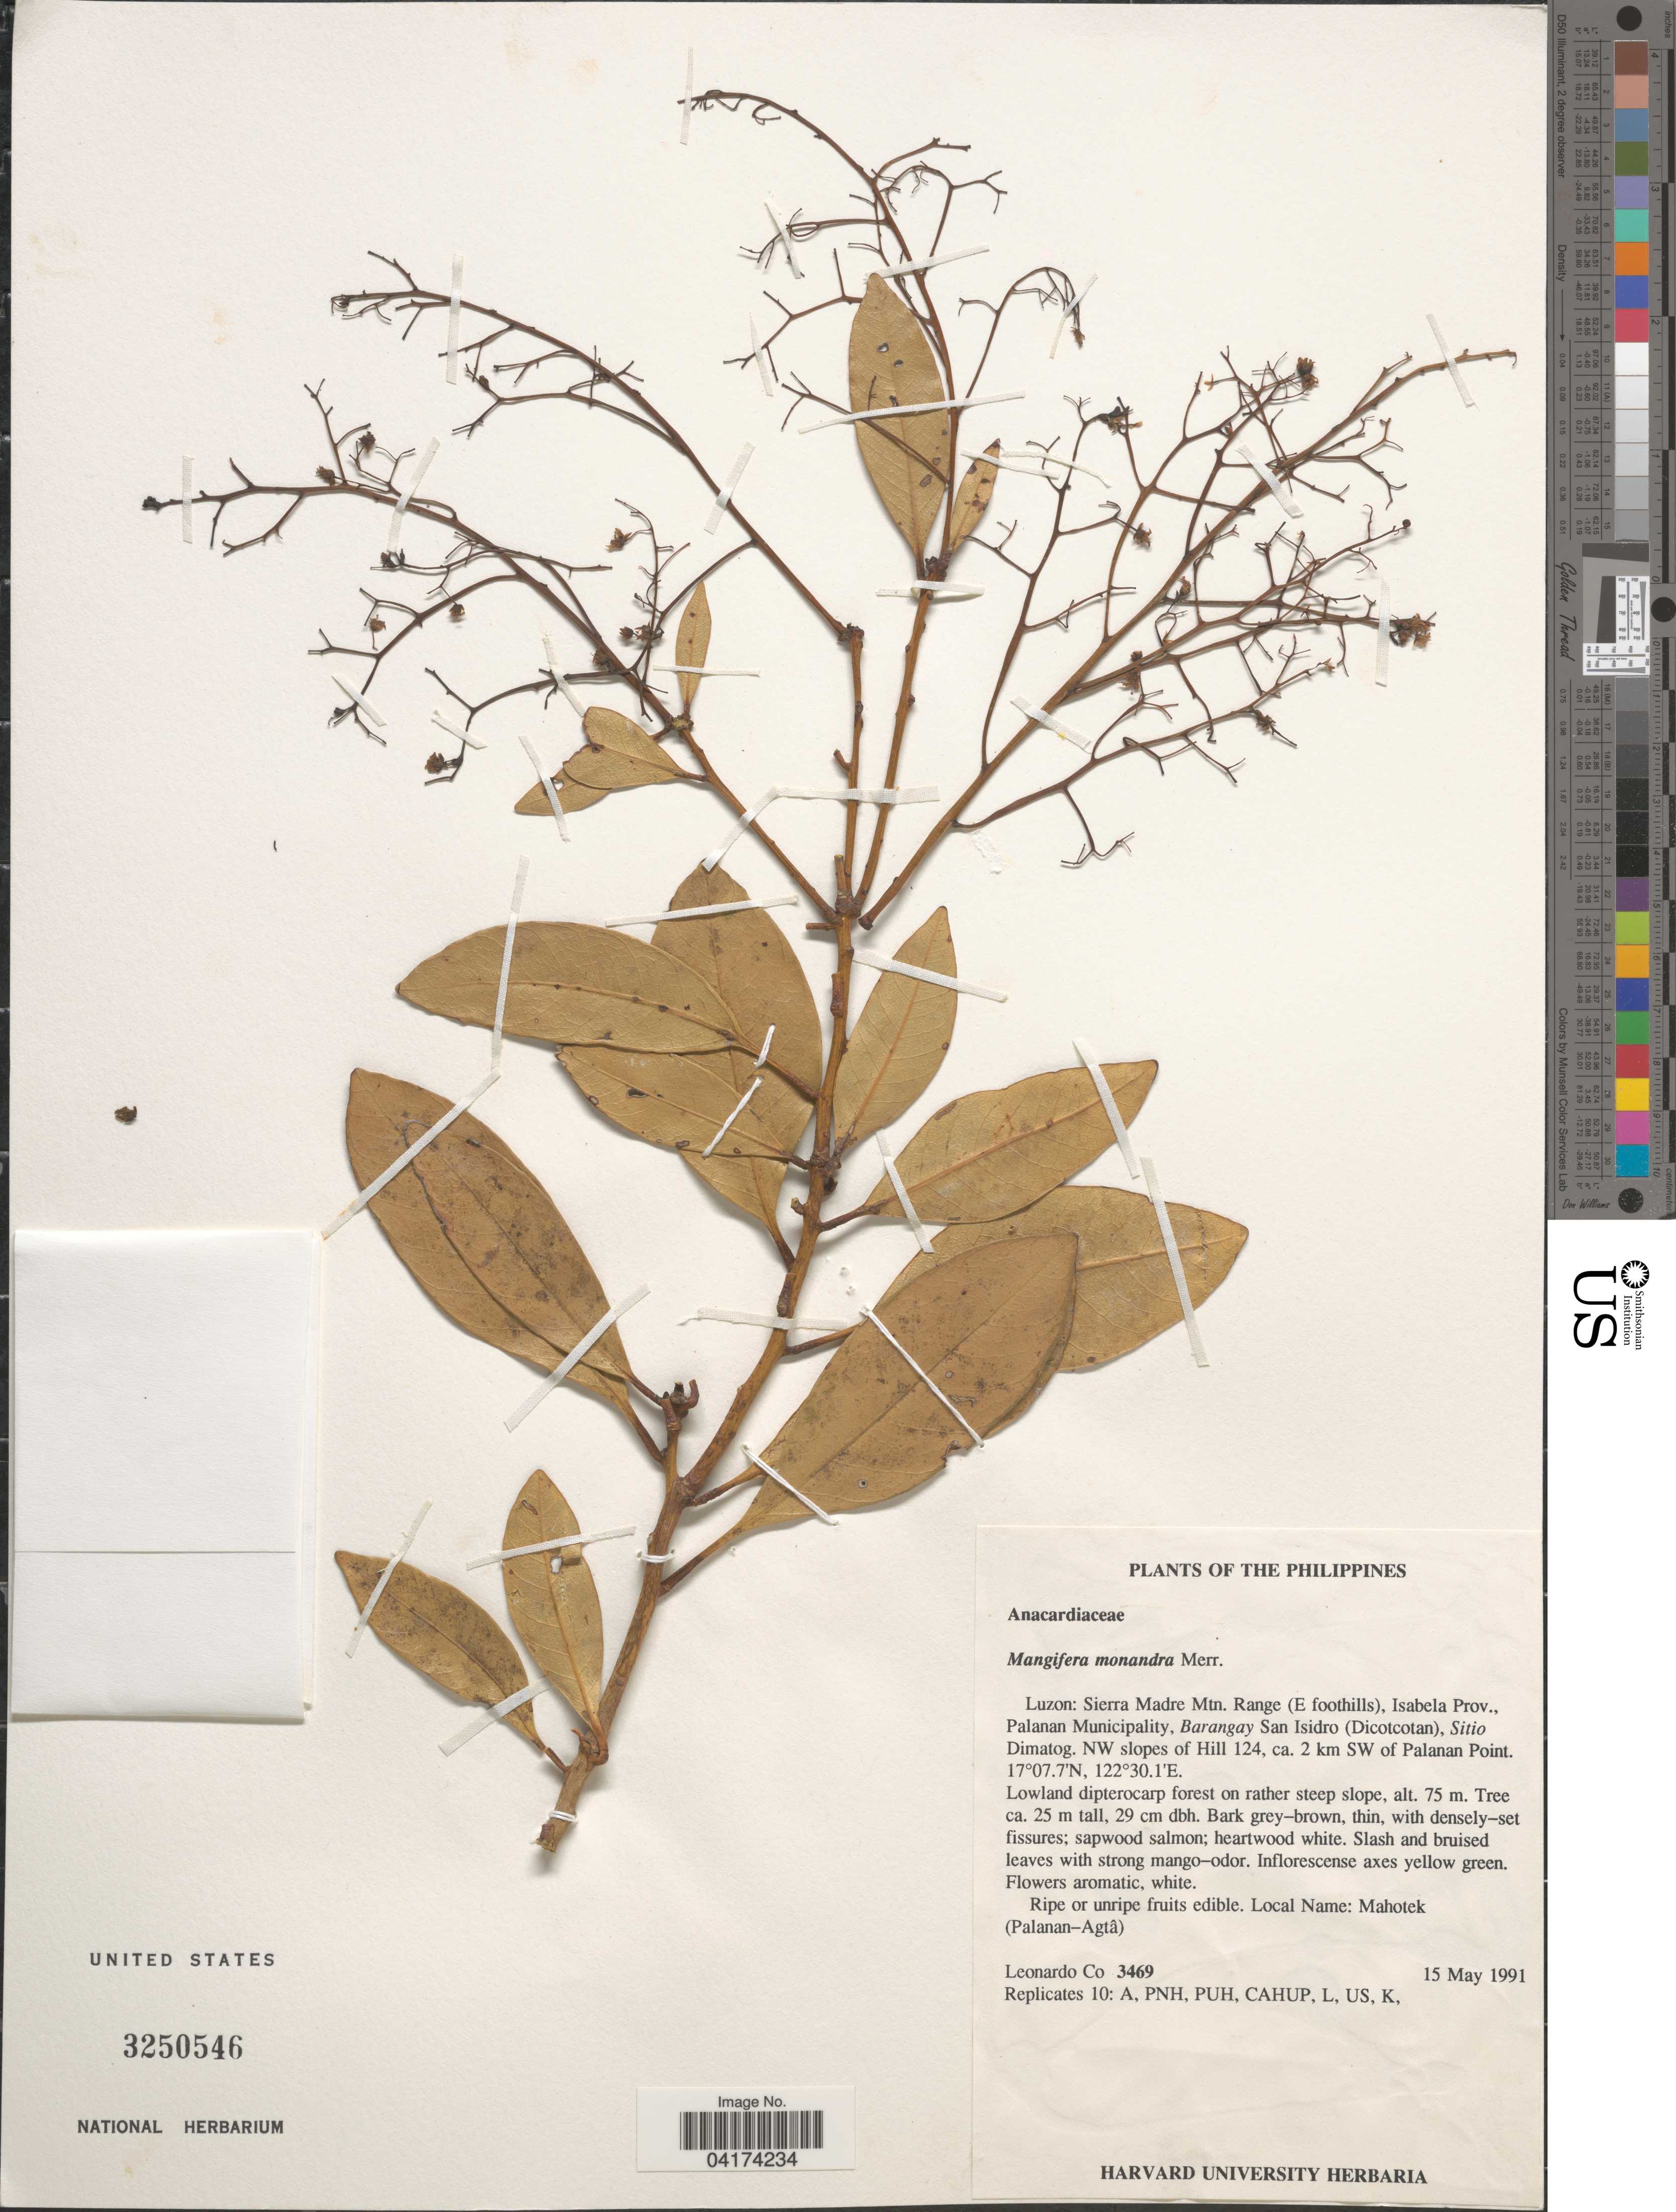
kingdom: Plantae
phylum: Tracheophyta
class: Magnoliopsida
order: Sapindales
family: Anacardiaceae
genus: Mangifera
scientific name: Mangifera monandra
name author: Merr.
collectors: L. Co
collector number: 3469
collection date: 1991-05-15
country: Philippines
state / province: Cagayan Valley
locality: Luzon: Sierra Madre Mtn. Range (E foothills), Isabela Prov., Palanan Municipality, Barangay San Isidro (Dicotcotan), Sitio Dimatog. NW slopes of Hill 124, ca. 2 km SW of Palanan Point.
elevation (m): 75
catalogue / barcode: US 3250546